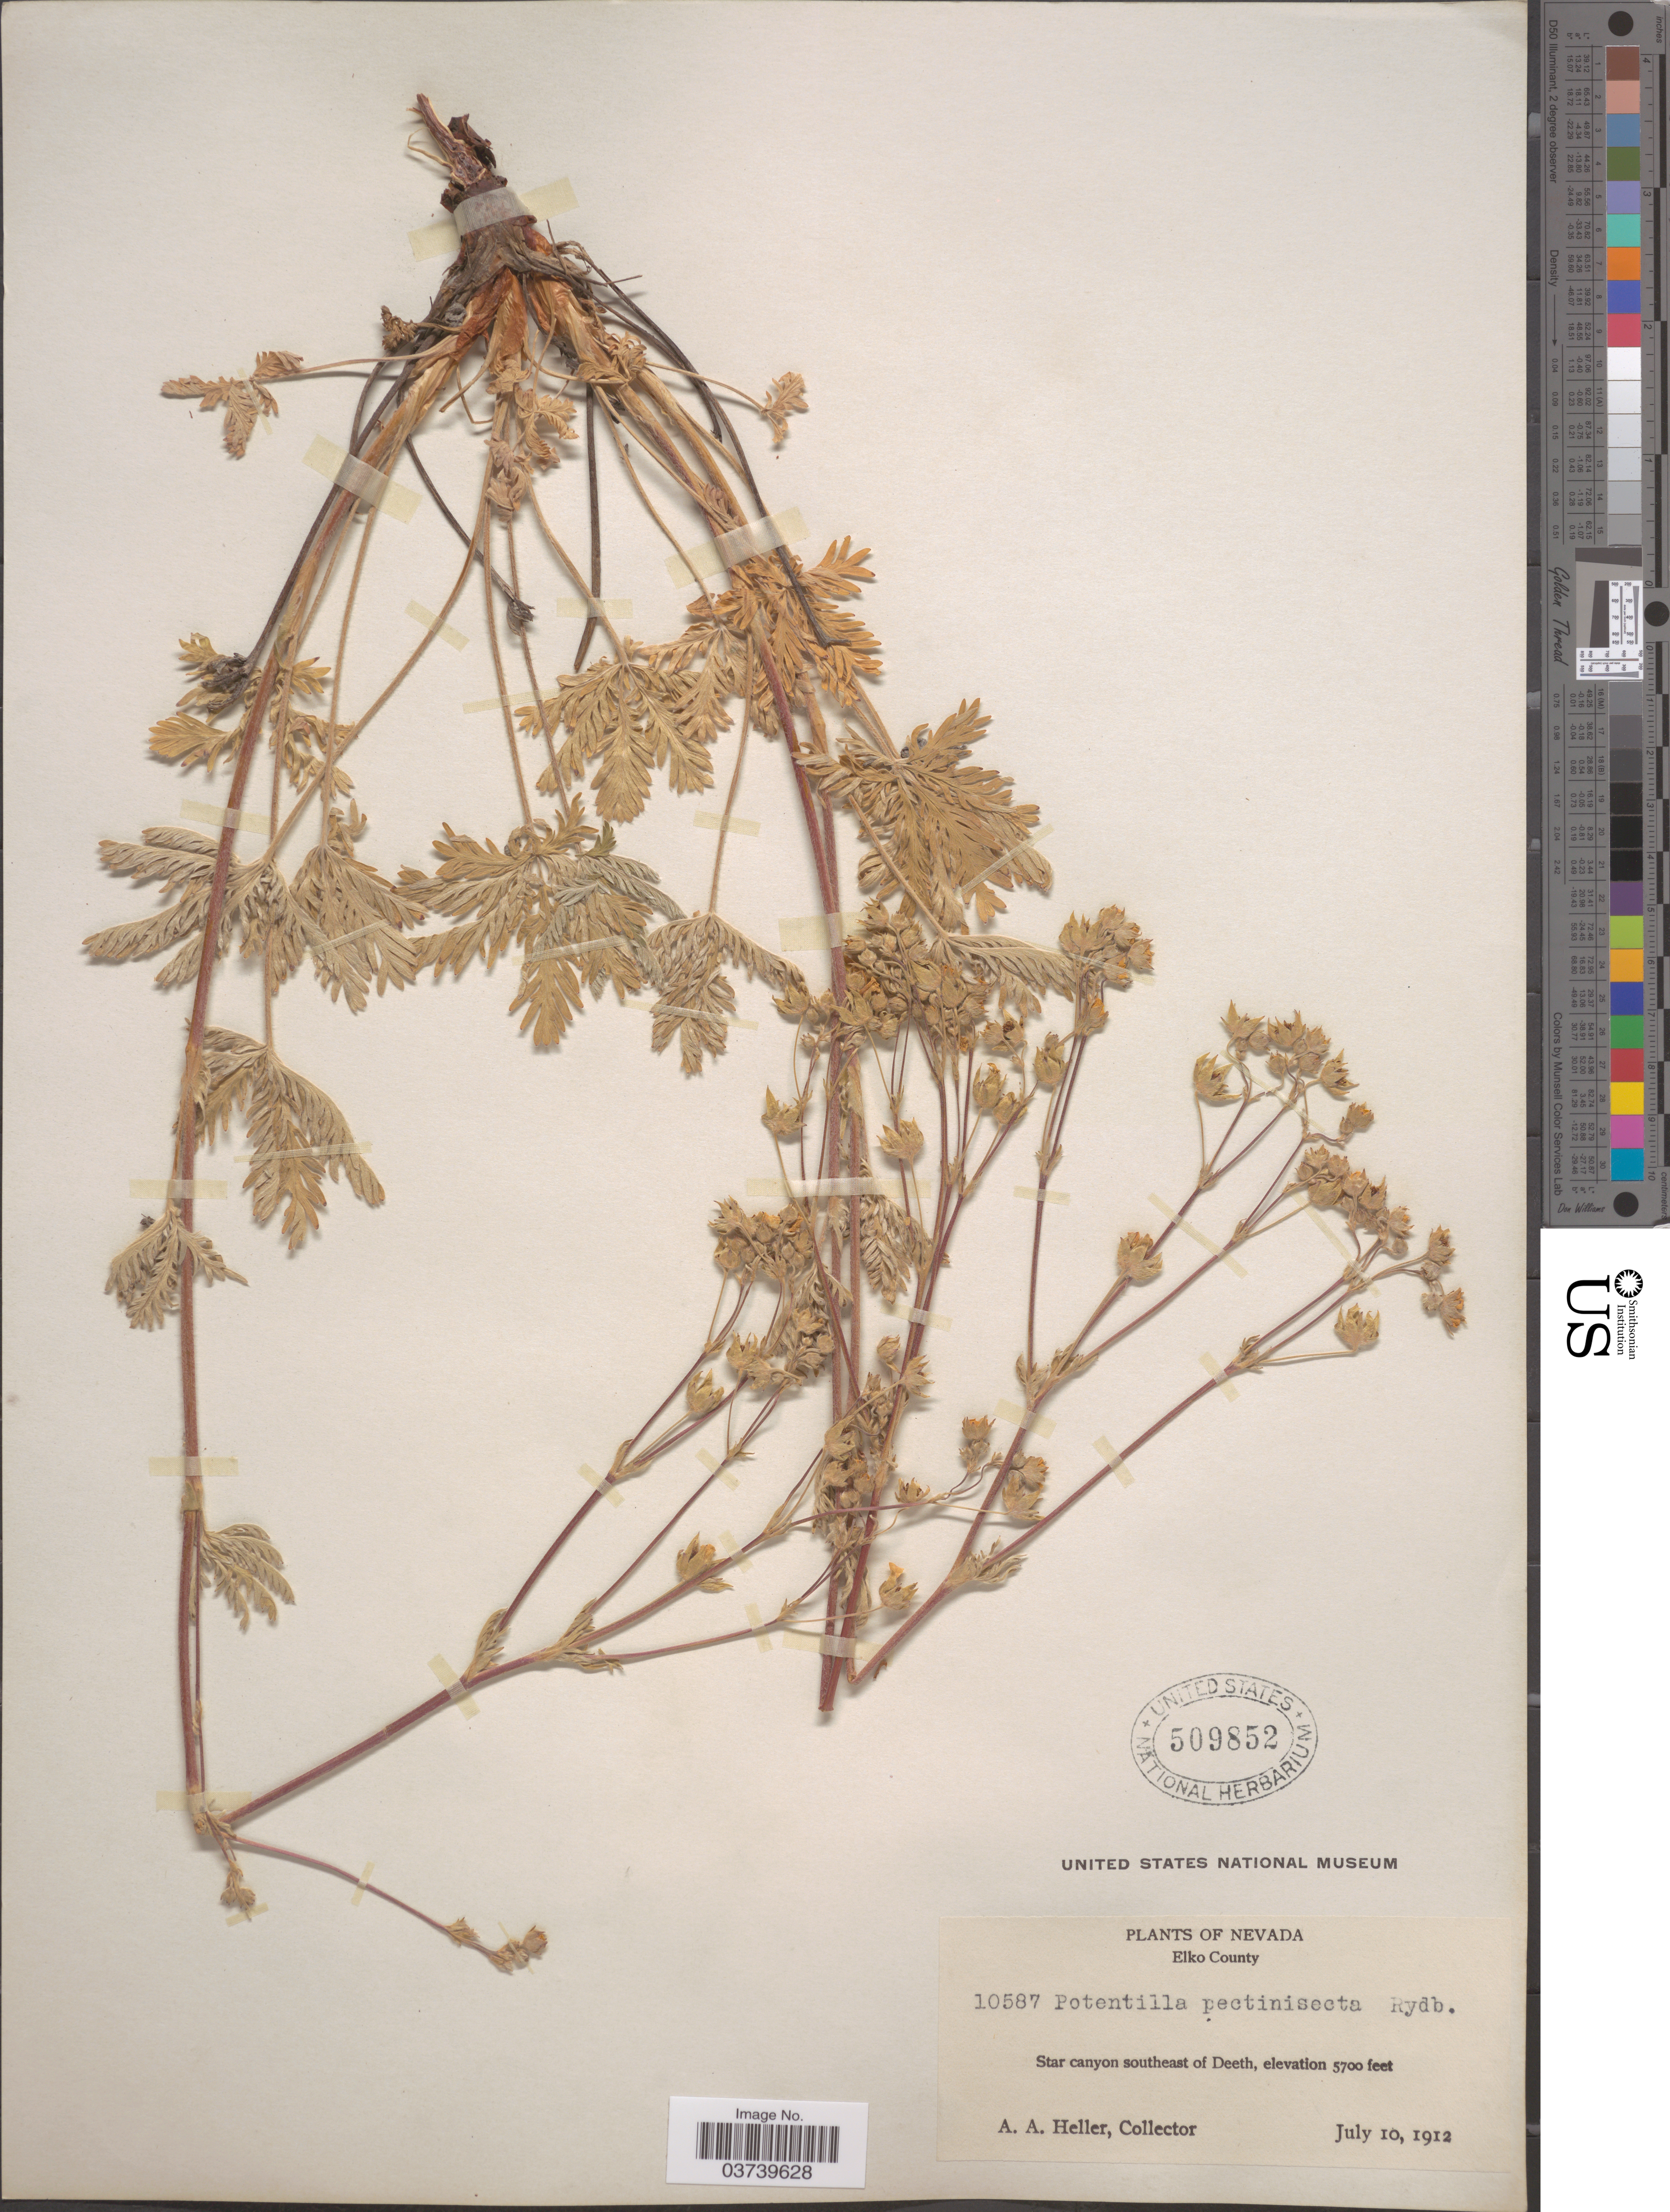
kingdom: Plantae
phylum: Tracheophyta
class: Magnoliopsida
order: Rosales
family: Rosaceae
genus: Potentilla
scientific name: Potentilla gracilis var. elmeri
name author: (Rydb.) Jeps.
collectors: A. A. Heller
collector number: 10587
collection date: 1912-07-10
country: United States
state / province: Nevada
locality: Elko County. Star canyon southeast of Deeth.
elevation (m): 1737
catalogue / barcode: US 509852